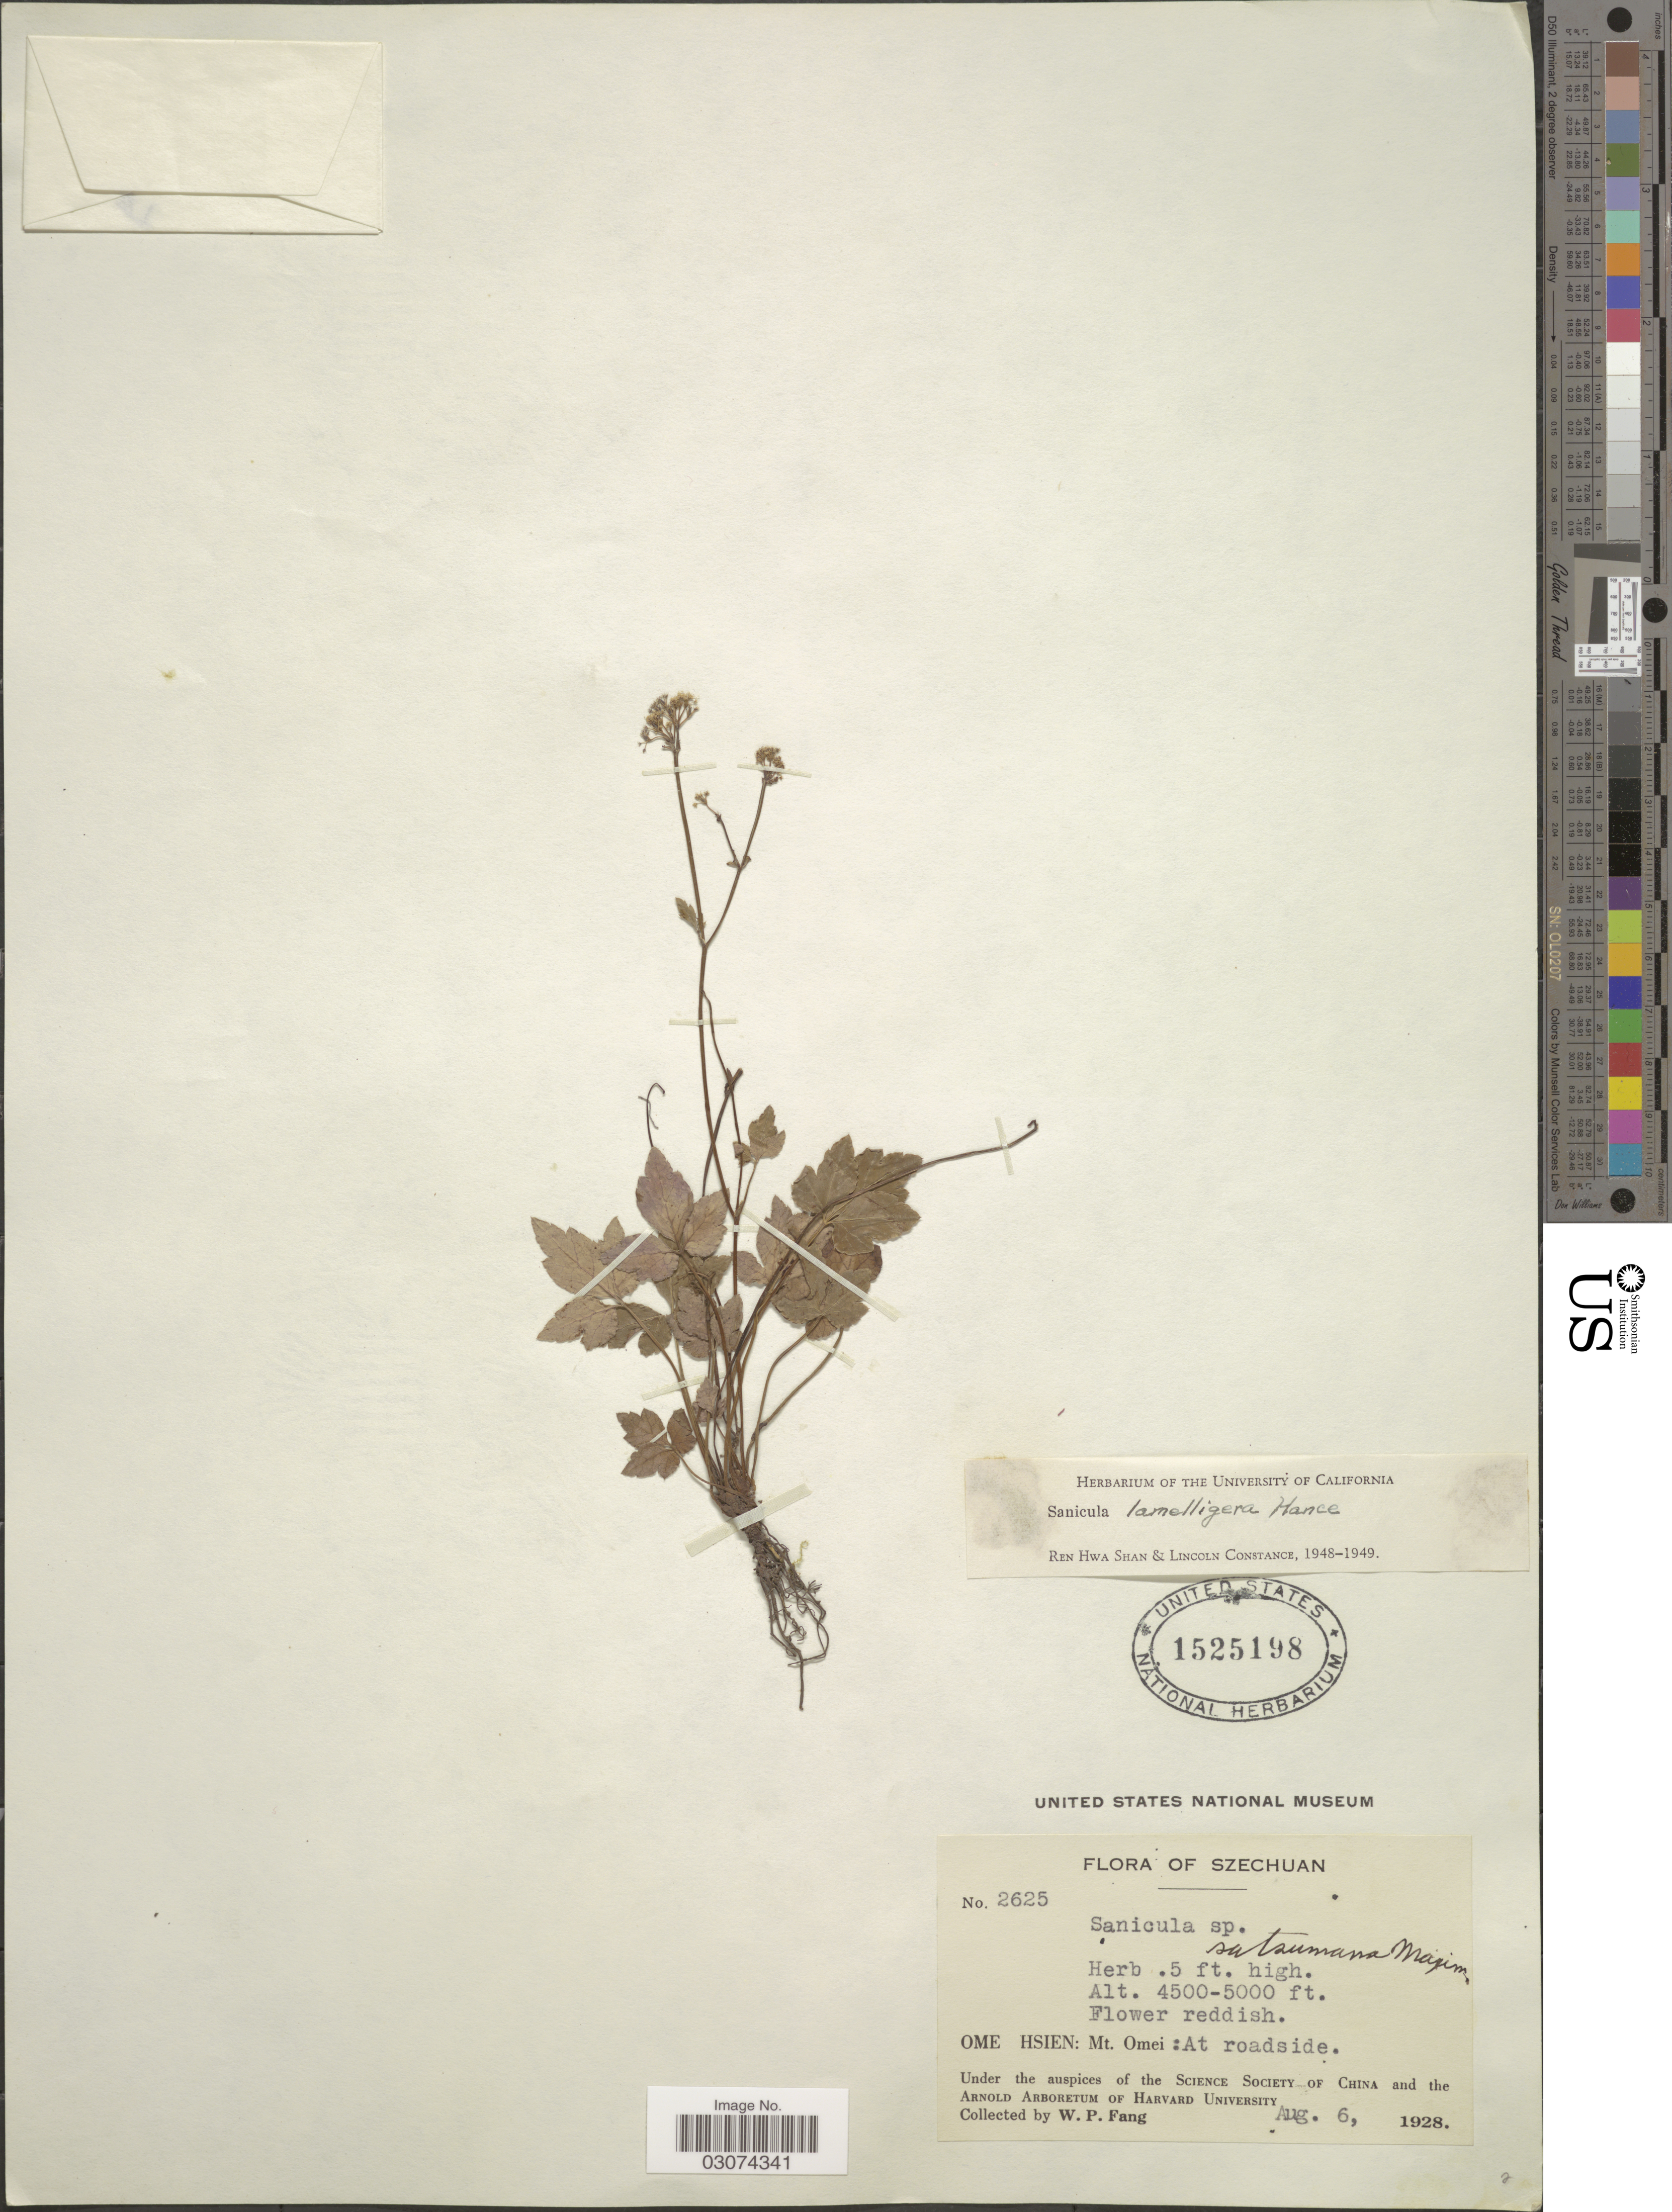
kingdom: Plantae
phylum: Tracheophyta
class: Magnoliopsida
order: Apiales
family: Apiaceae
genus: Sanicula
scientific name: Sanicula lamelligera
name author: Hance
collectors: W. P. Fang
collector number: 2625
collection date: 1928-08-06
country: China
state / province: Sichuan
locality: Szechuan. Ome Hsien: Mt. Omei: At roadside.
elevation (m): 1372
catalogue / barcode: US 1525198